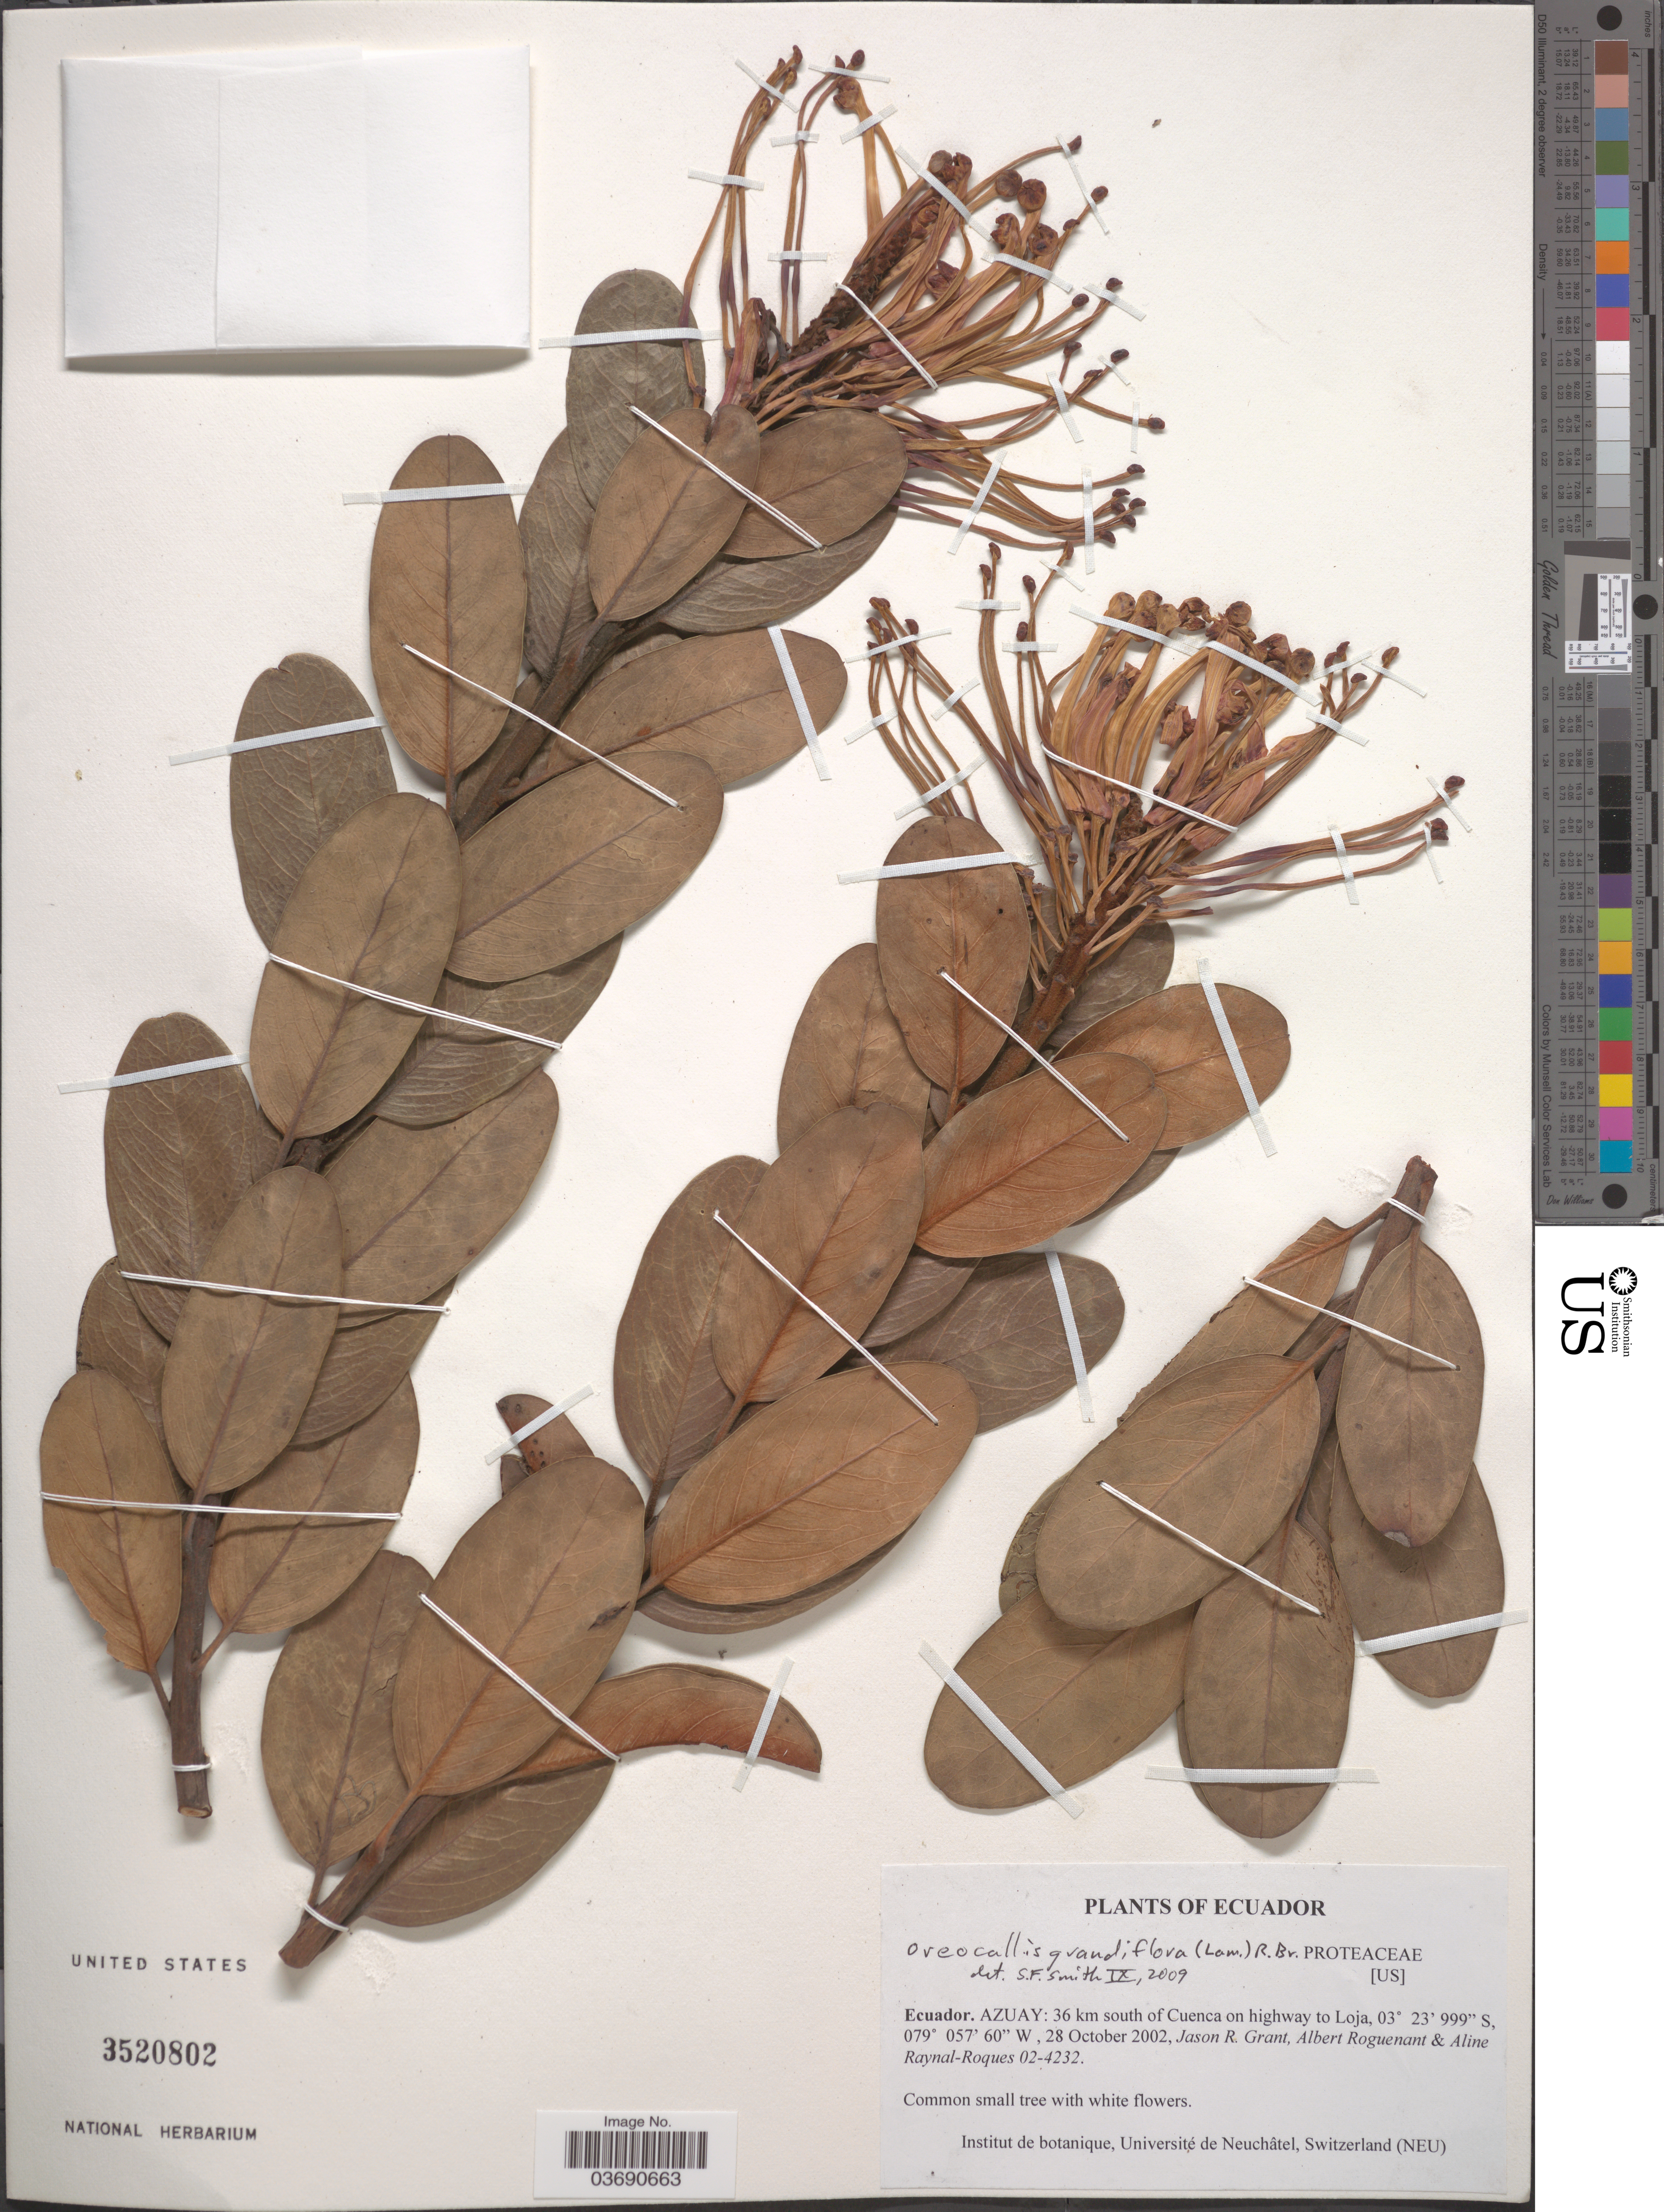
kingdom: Plantae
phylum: Tracheophyta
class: Magnoliopsida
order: Proteales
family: Proteaceae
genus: Oreocallis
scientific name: Oreocallis grandiflora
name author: (Lam.) R. Br.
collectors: J. R. Grant, A. Roguenant & A. M. Raynal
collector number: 02-4232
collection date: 2002-10-28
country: Ecuador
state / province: Azuay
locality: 36 km south of Cuenca on highway to Loja.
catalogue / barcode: US 3520802